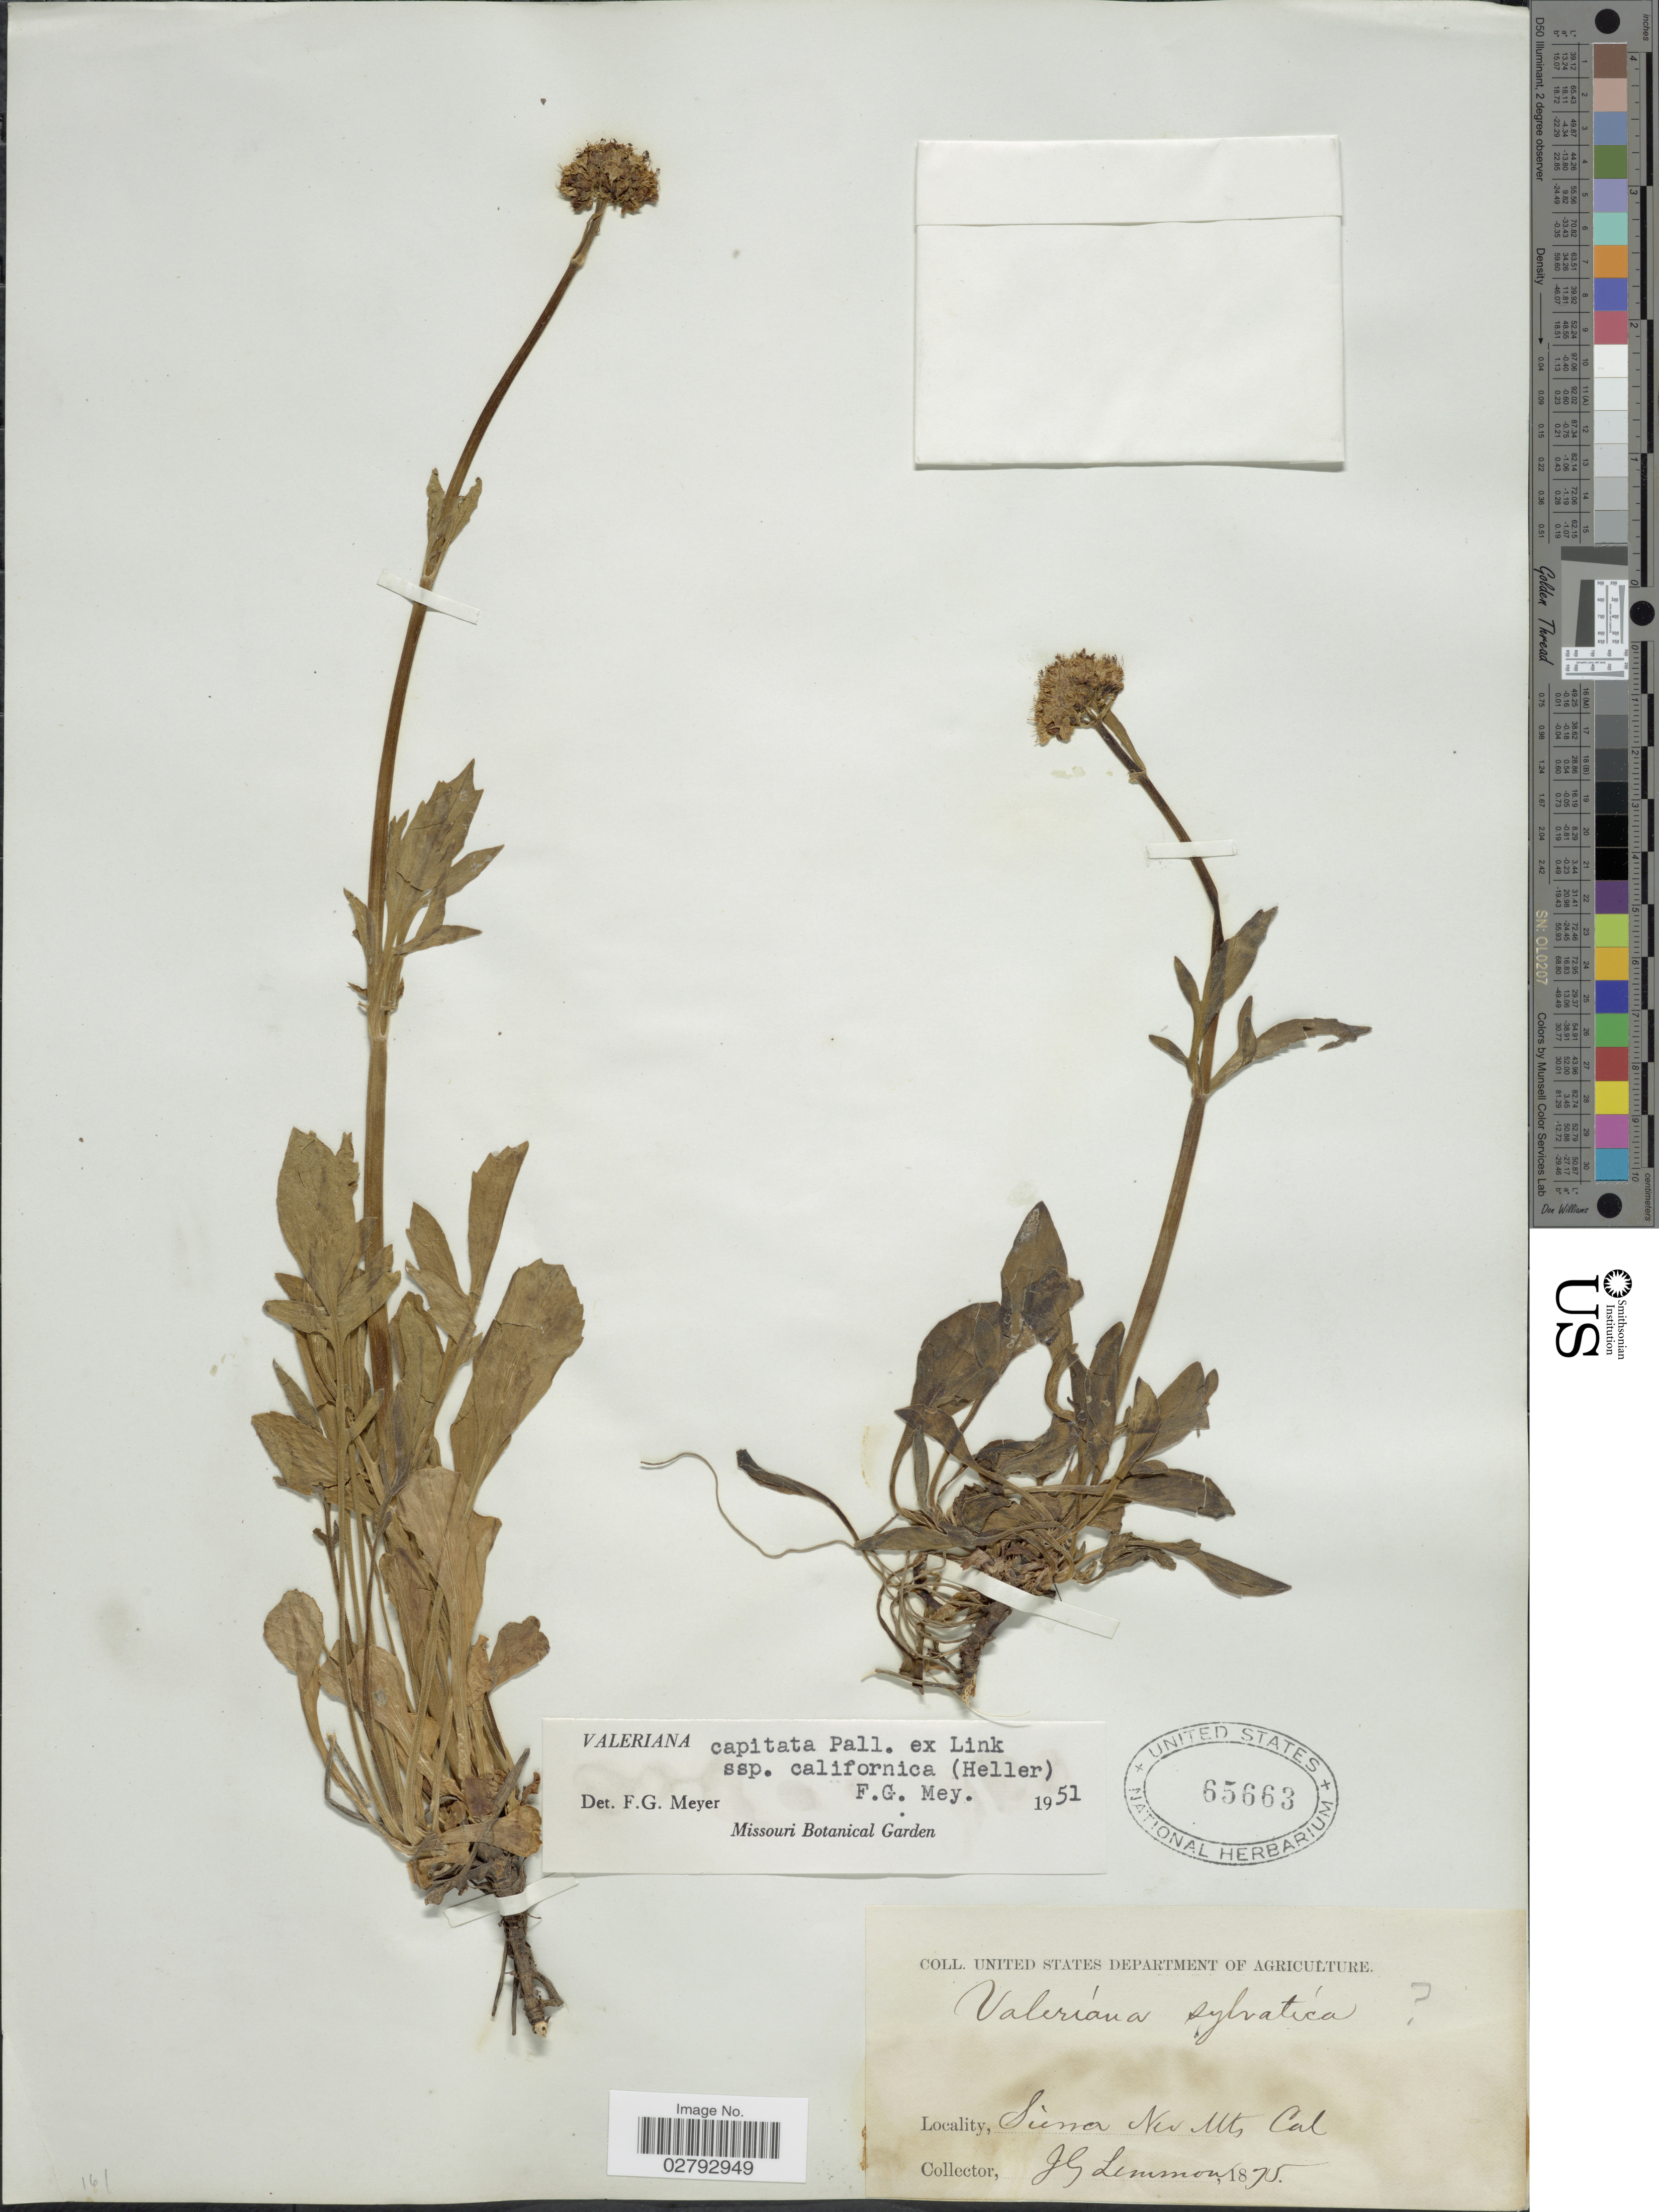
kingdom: Plantae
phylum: Tracheophyta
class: Magnoliopsida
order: Dipsacales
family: Caprifoliaceae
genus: Valeriana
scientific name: Valeriana capitata subsp. californica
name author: (A. Heller) F.G. Mey.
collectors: J. Lemmon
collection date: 1875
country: United States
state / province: California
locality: Sierra Nev. Mts.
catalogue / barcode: US 65663